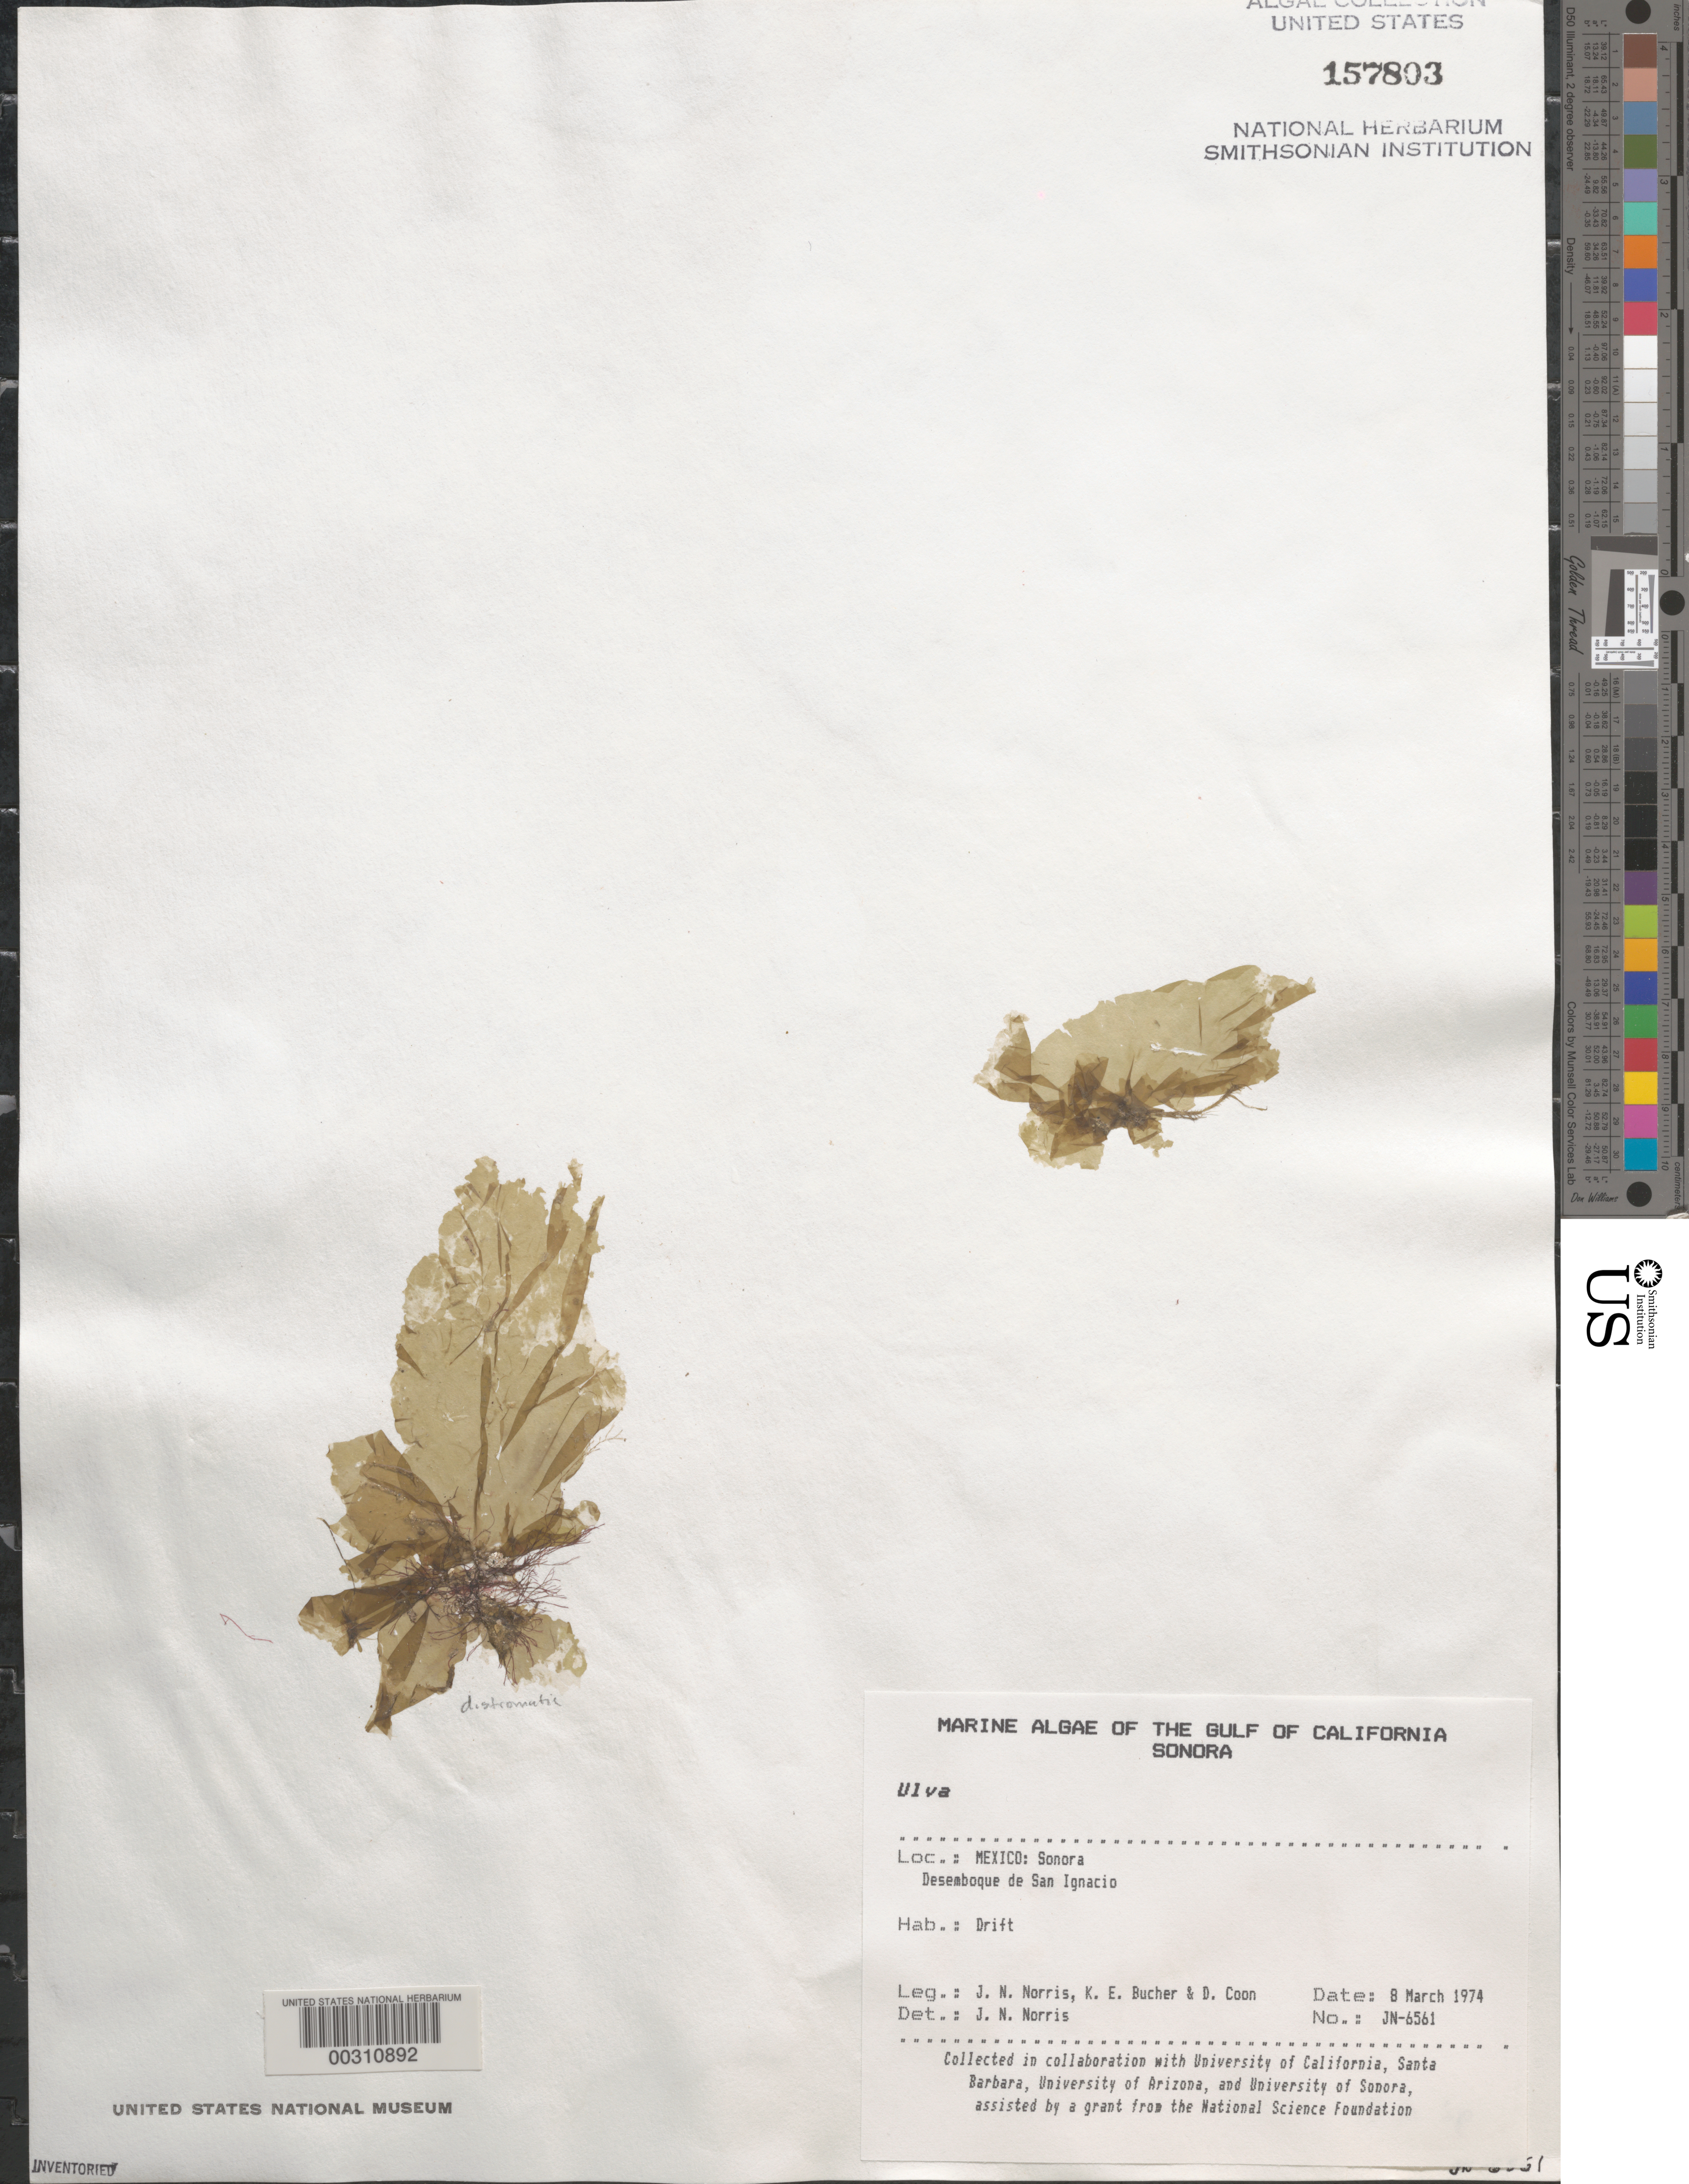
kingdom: Plantae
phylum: Chlorophyta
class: Ulvophyceae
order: Ulvales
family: Ulvaceae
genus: Ulva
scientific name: Ulva sp.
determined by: Norris, James N.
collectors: J. N. Norris, K. E. Bucher & D. Coon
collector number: JN-6561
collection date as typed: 08 Mar 1974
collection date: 1974-03-08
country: Mexico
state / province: Sonora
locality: Desemboque de San Ignacio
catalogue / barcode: US 157803